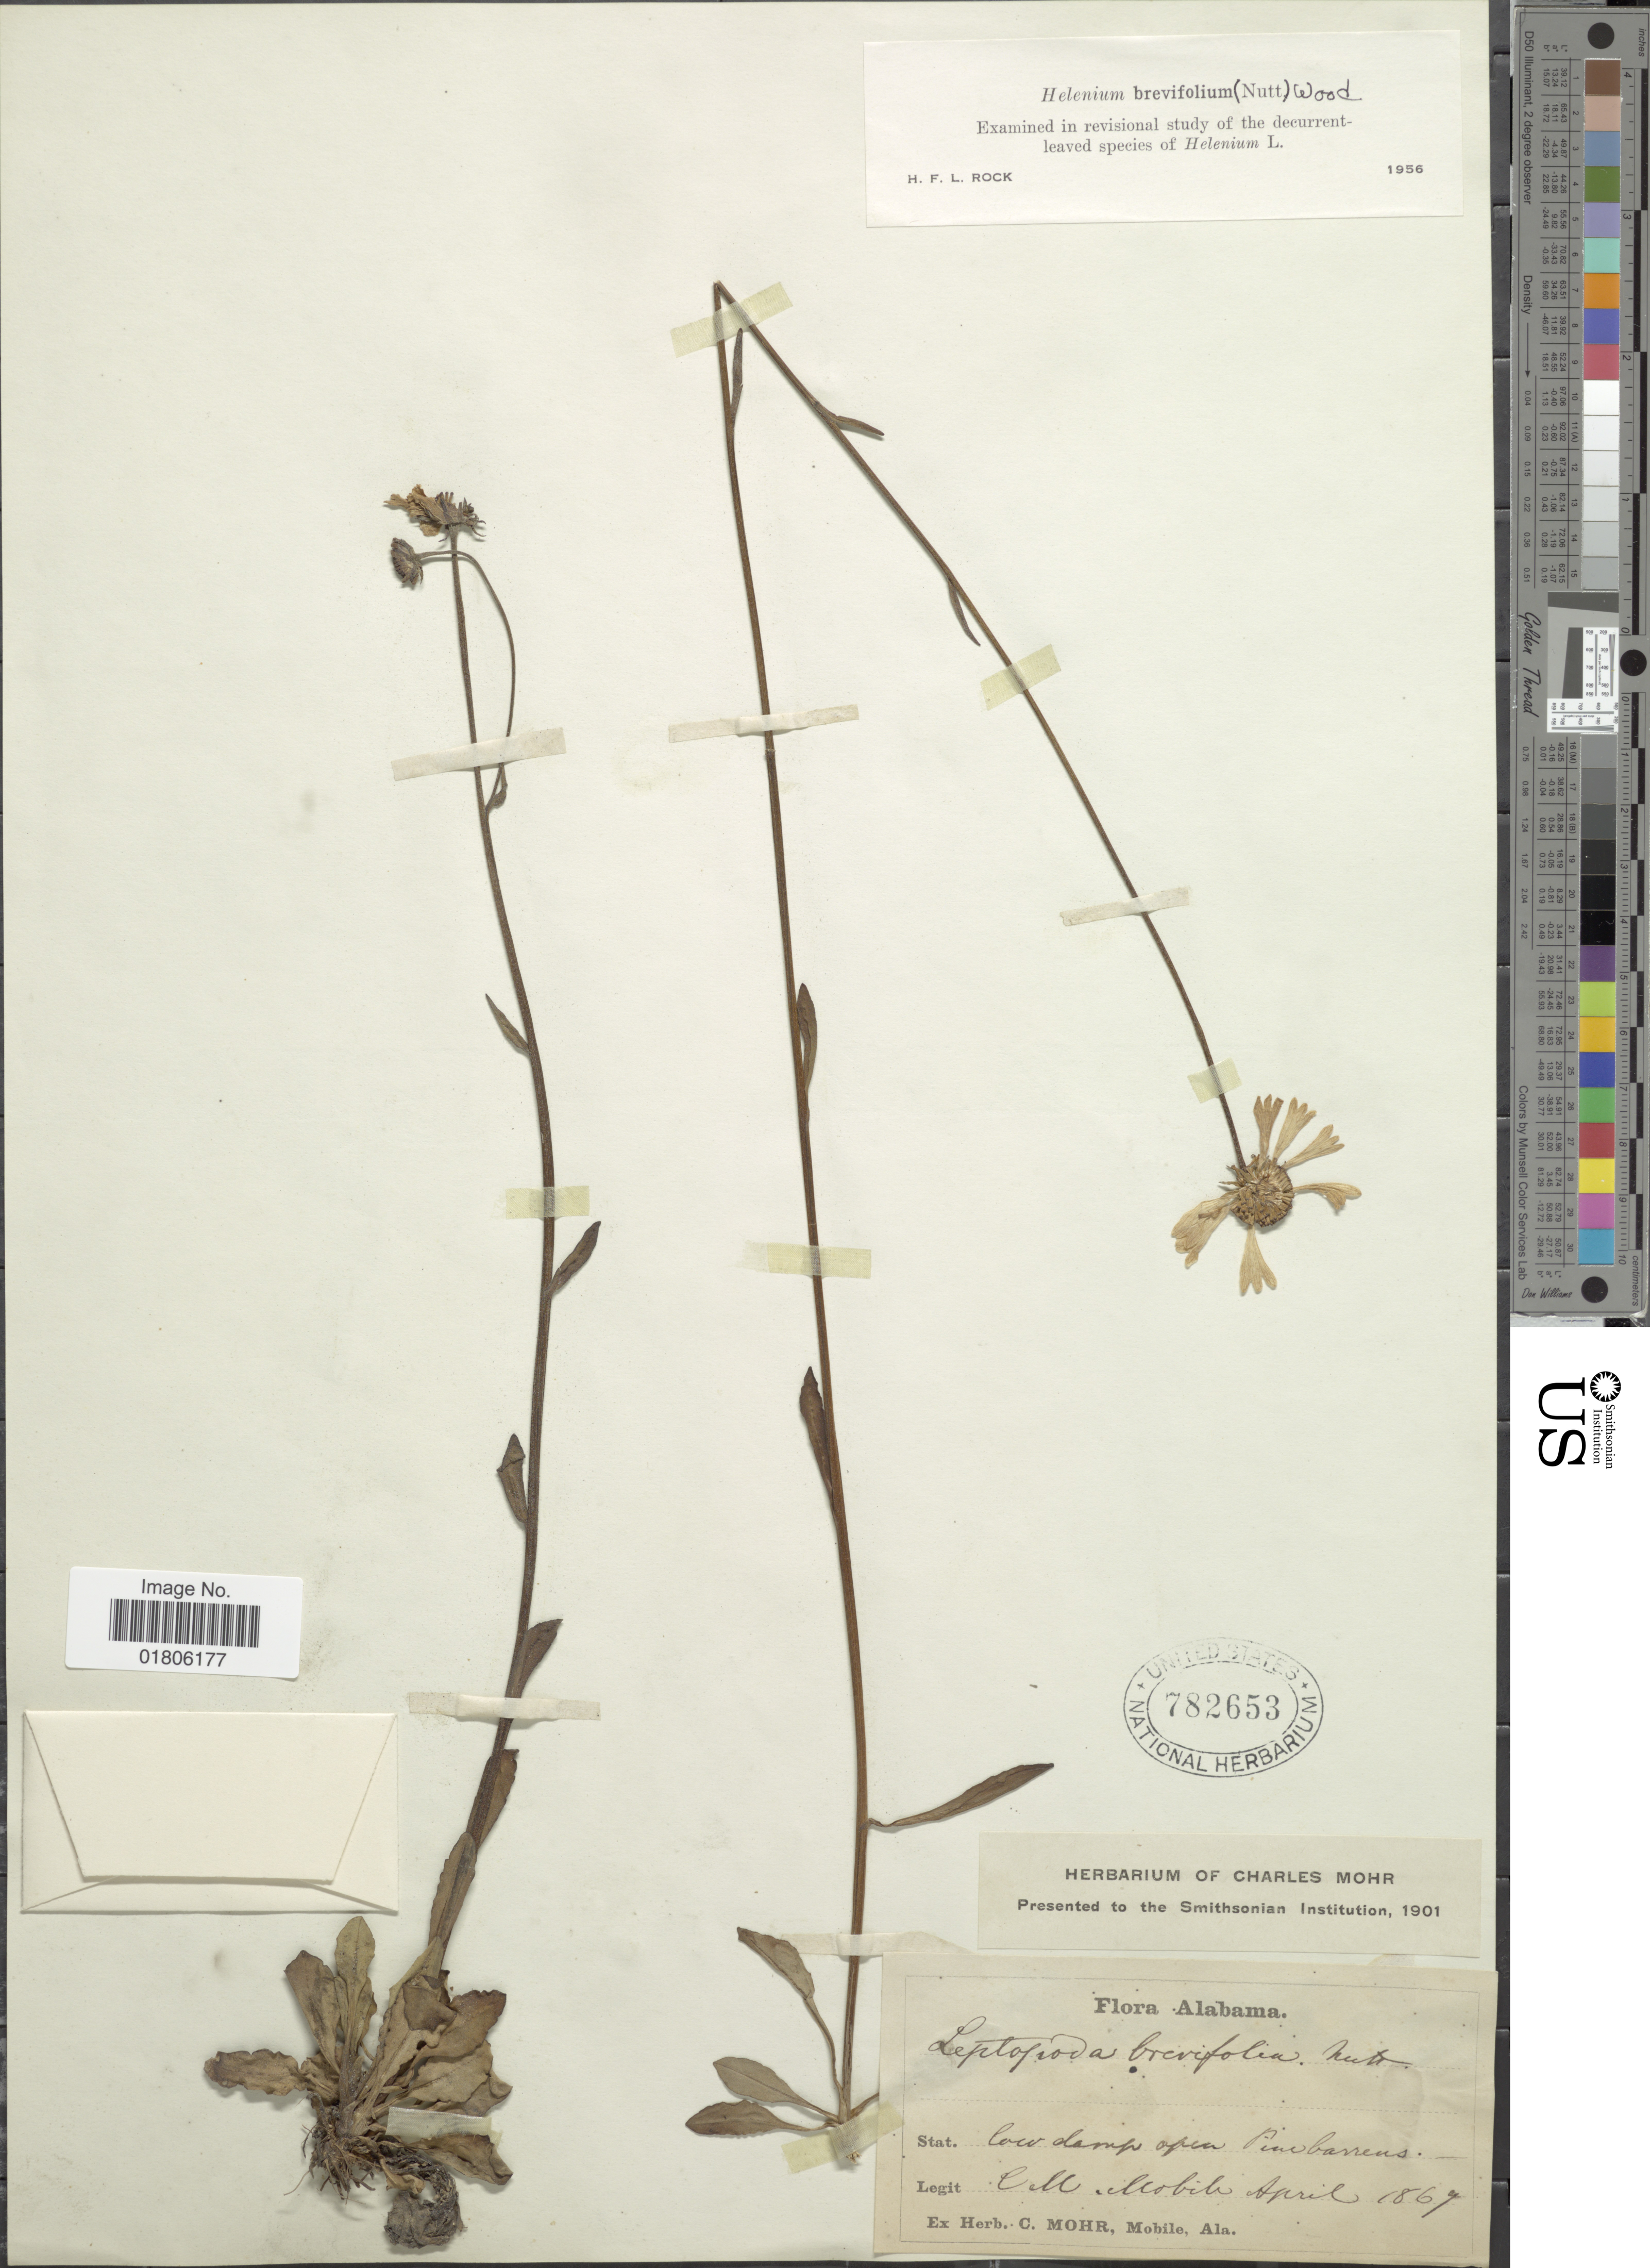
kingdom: Plantae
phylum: Tracheophyta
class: Magnoliopsida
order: Asterales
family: Asteraceae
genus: Helenium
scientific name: Helenium brevifolium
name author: (Nutt.) Alph. Wood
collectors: Mohr, C. T. (herbarium)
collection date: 1867-04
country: United States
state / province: Alabama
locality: Mobile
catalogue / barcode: US 782653